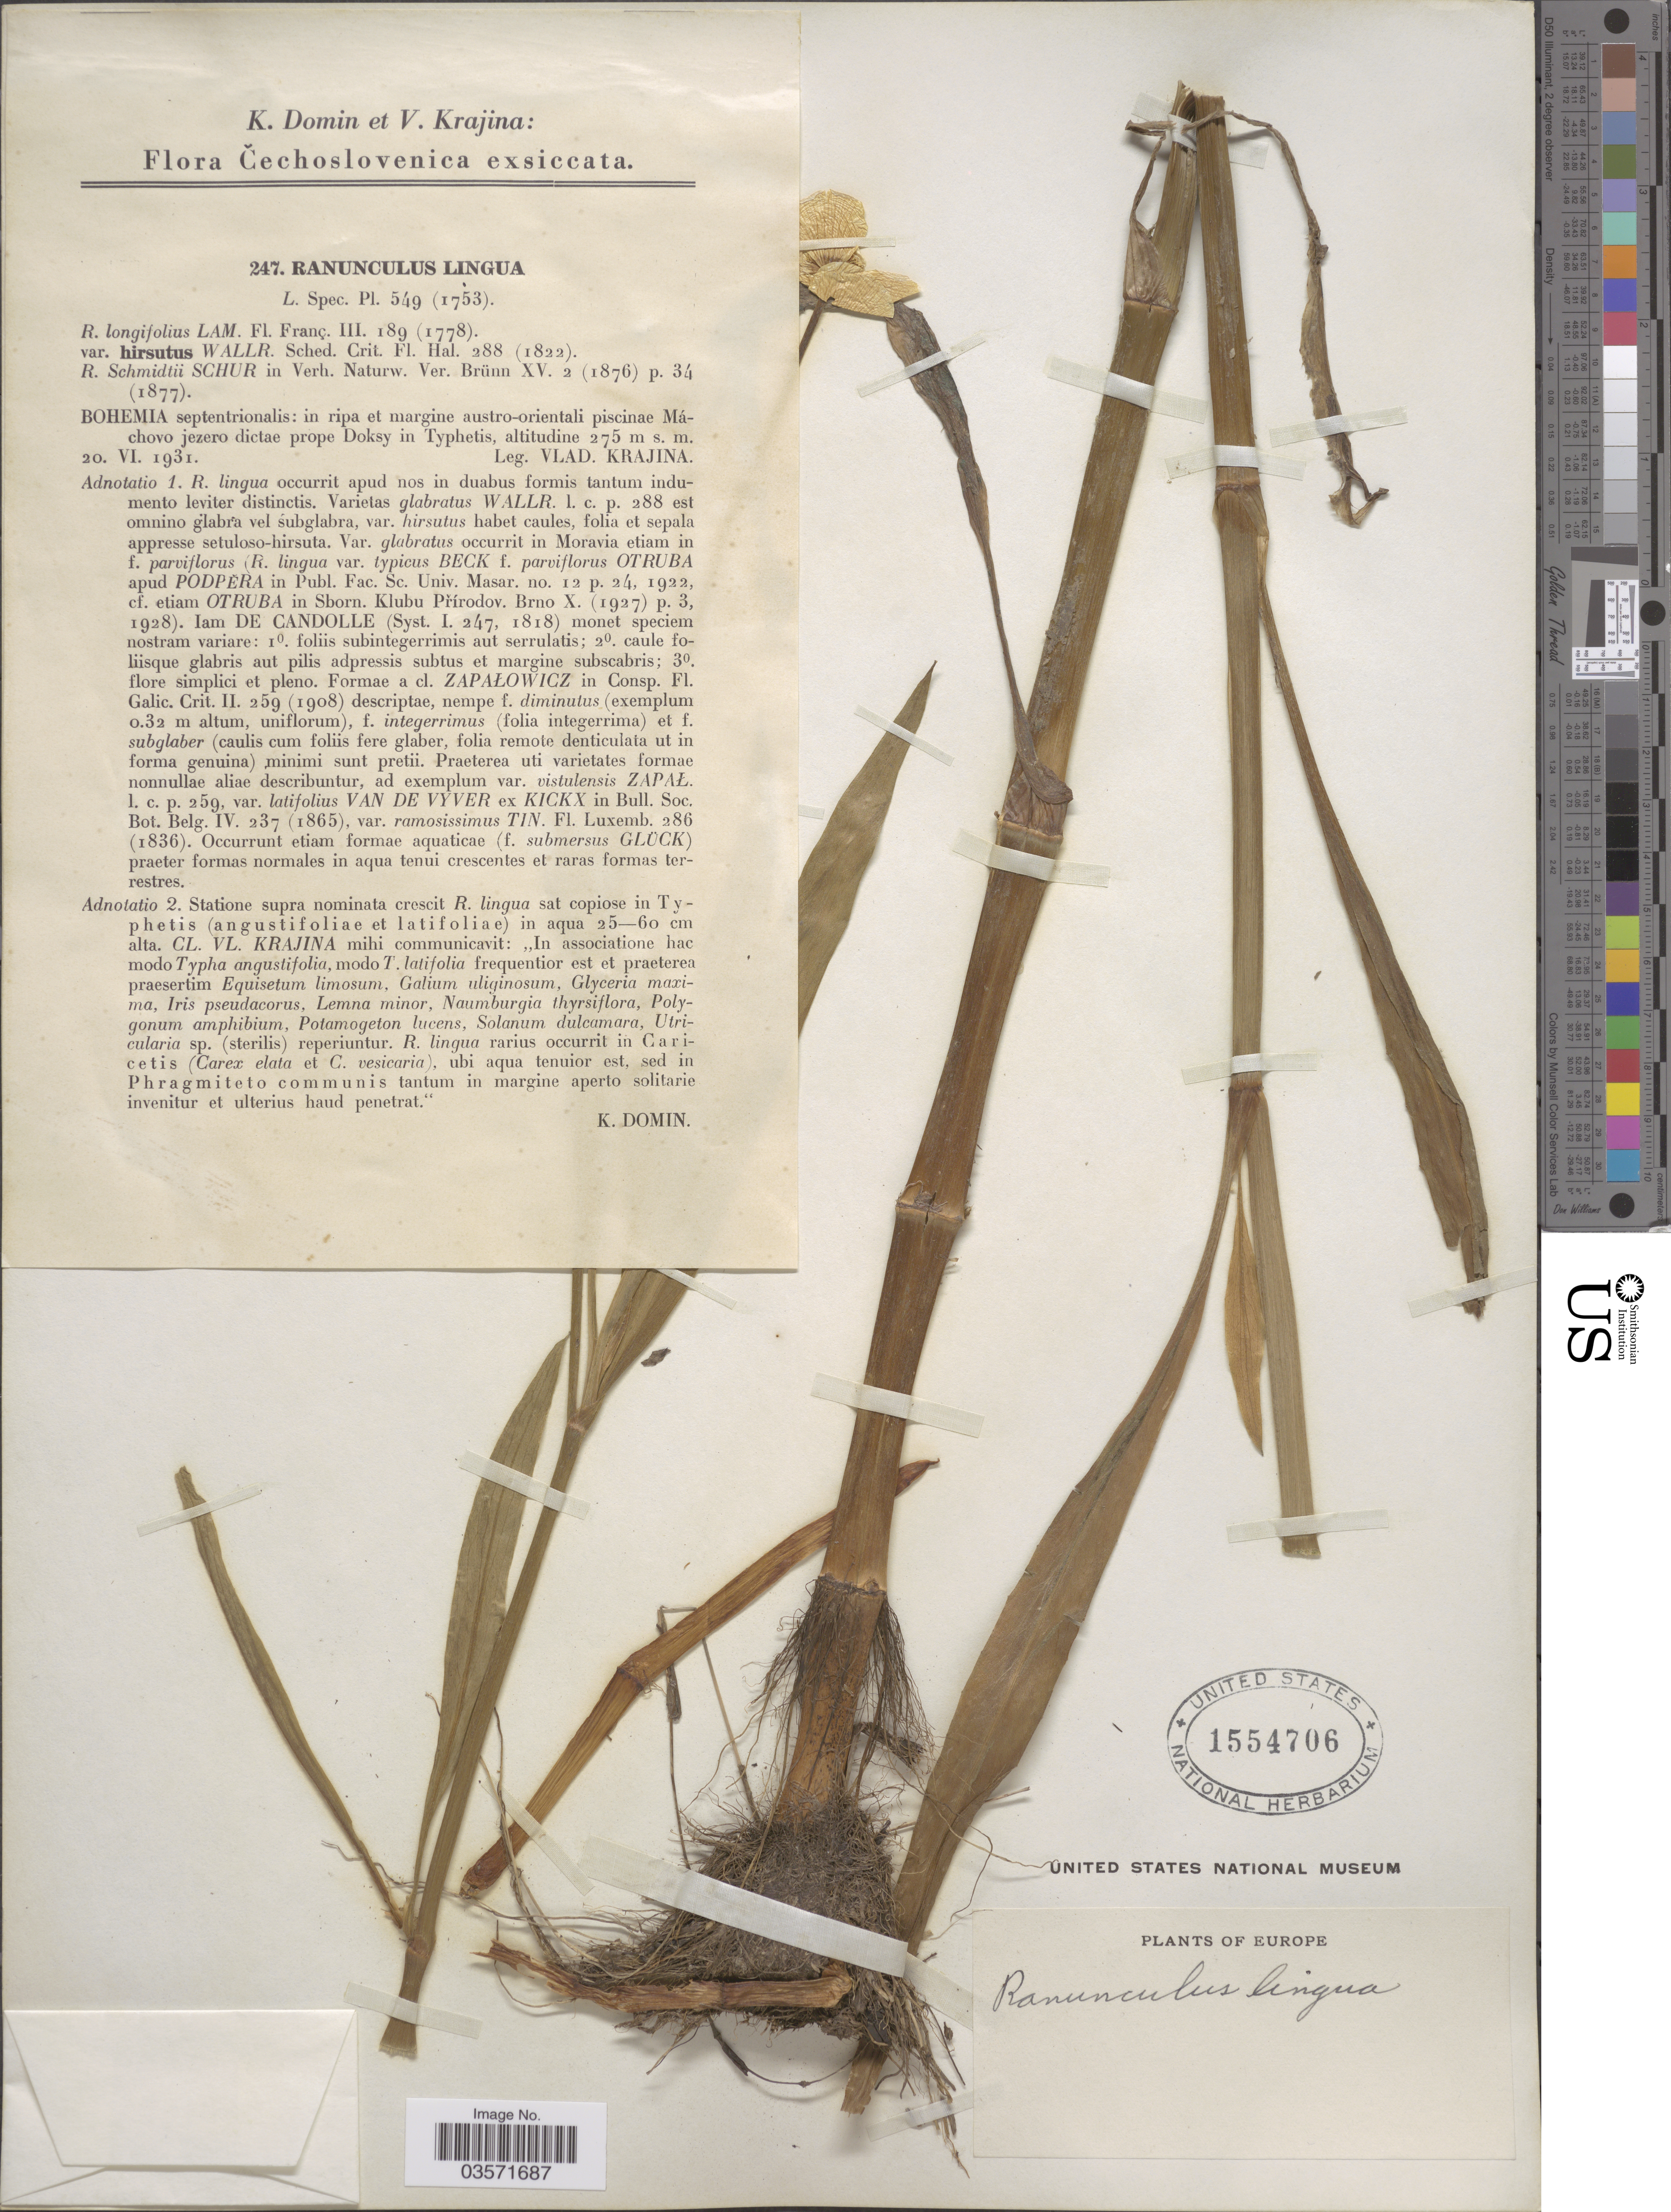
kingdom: Plantae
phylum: Tracheophyta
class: Magnoliopsida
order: Ranunculales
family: Ranunculaceae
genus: Ranunculus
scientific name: Ranunculus lingua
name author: L.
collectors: V. J. Krajina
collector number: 247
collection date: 1931-06-20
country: Czechia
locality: Čechoslovenica. Bohemia septentrionalis: in ripa et margine austro-orientali piscinae Máchovo jezero dictae prope Doksy in Typhetis.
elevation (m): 275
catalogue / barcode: US 1554706